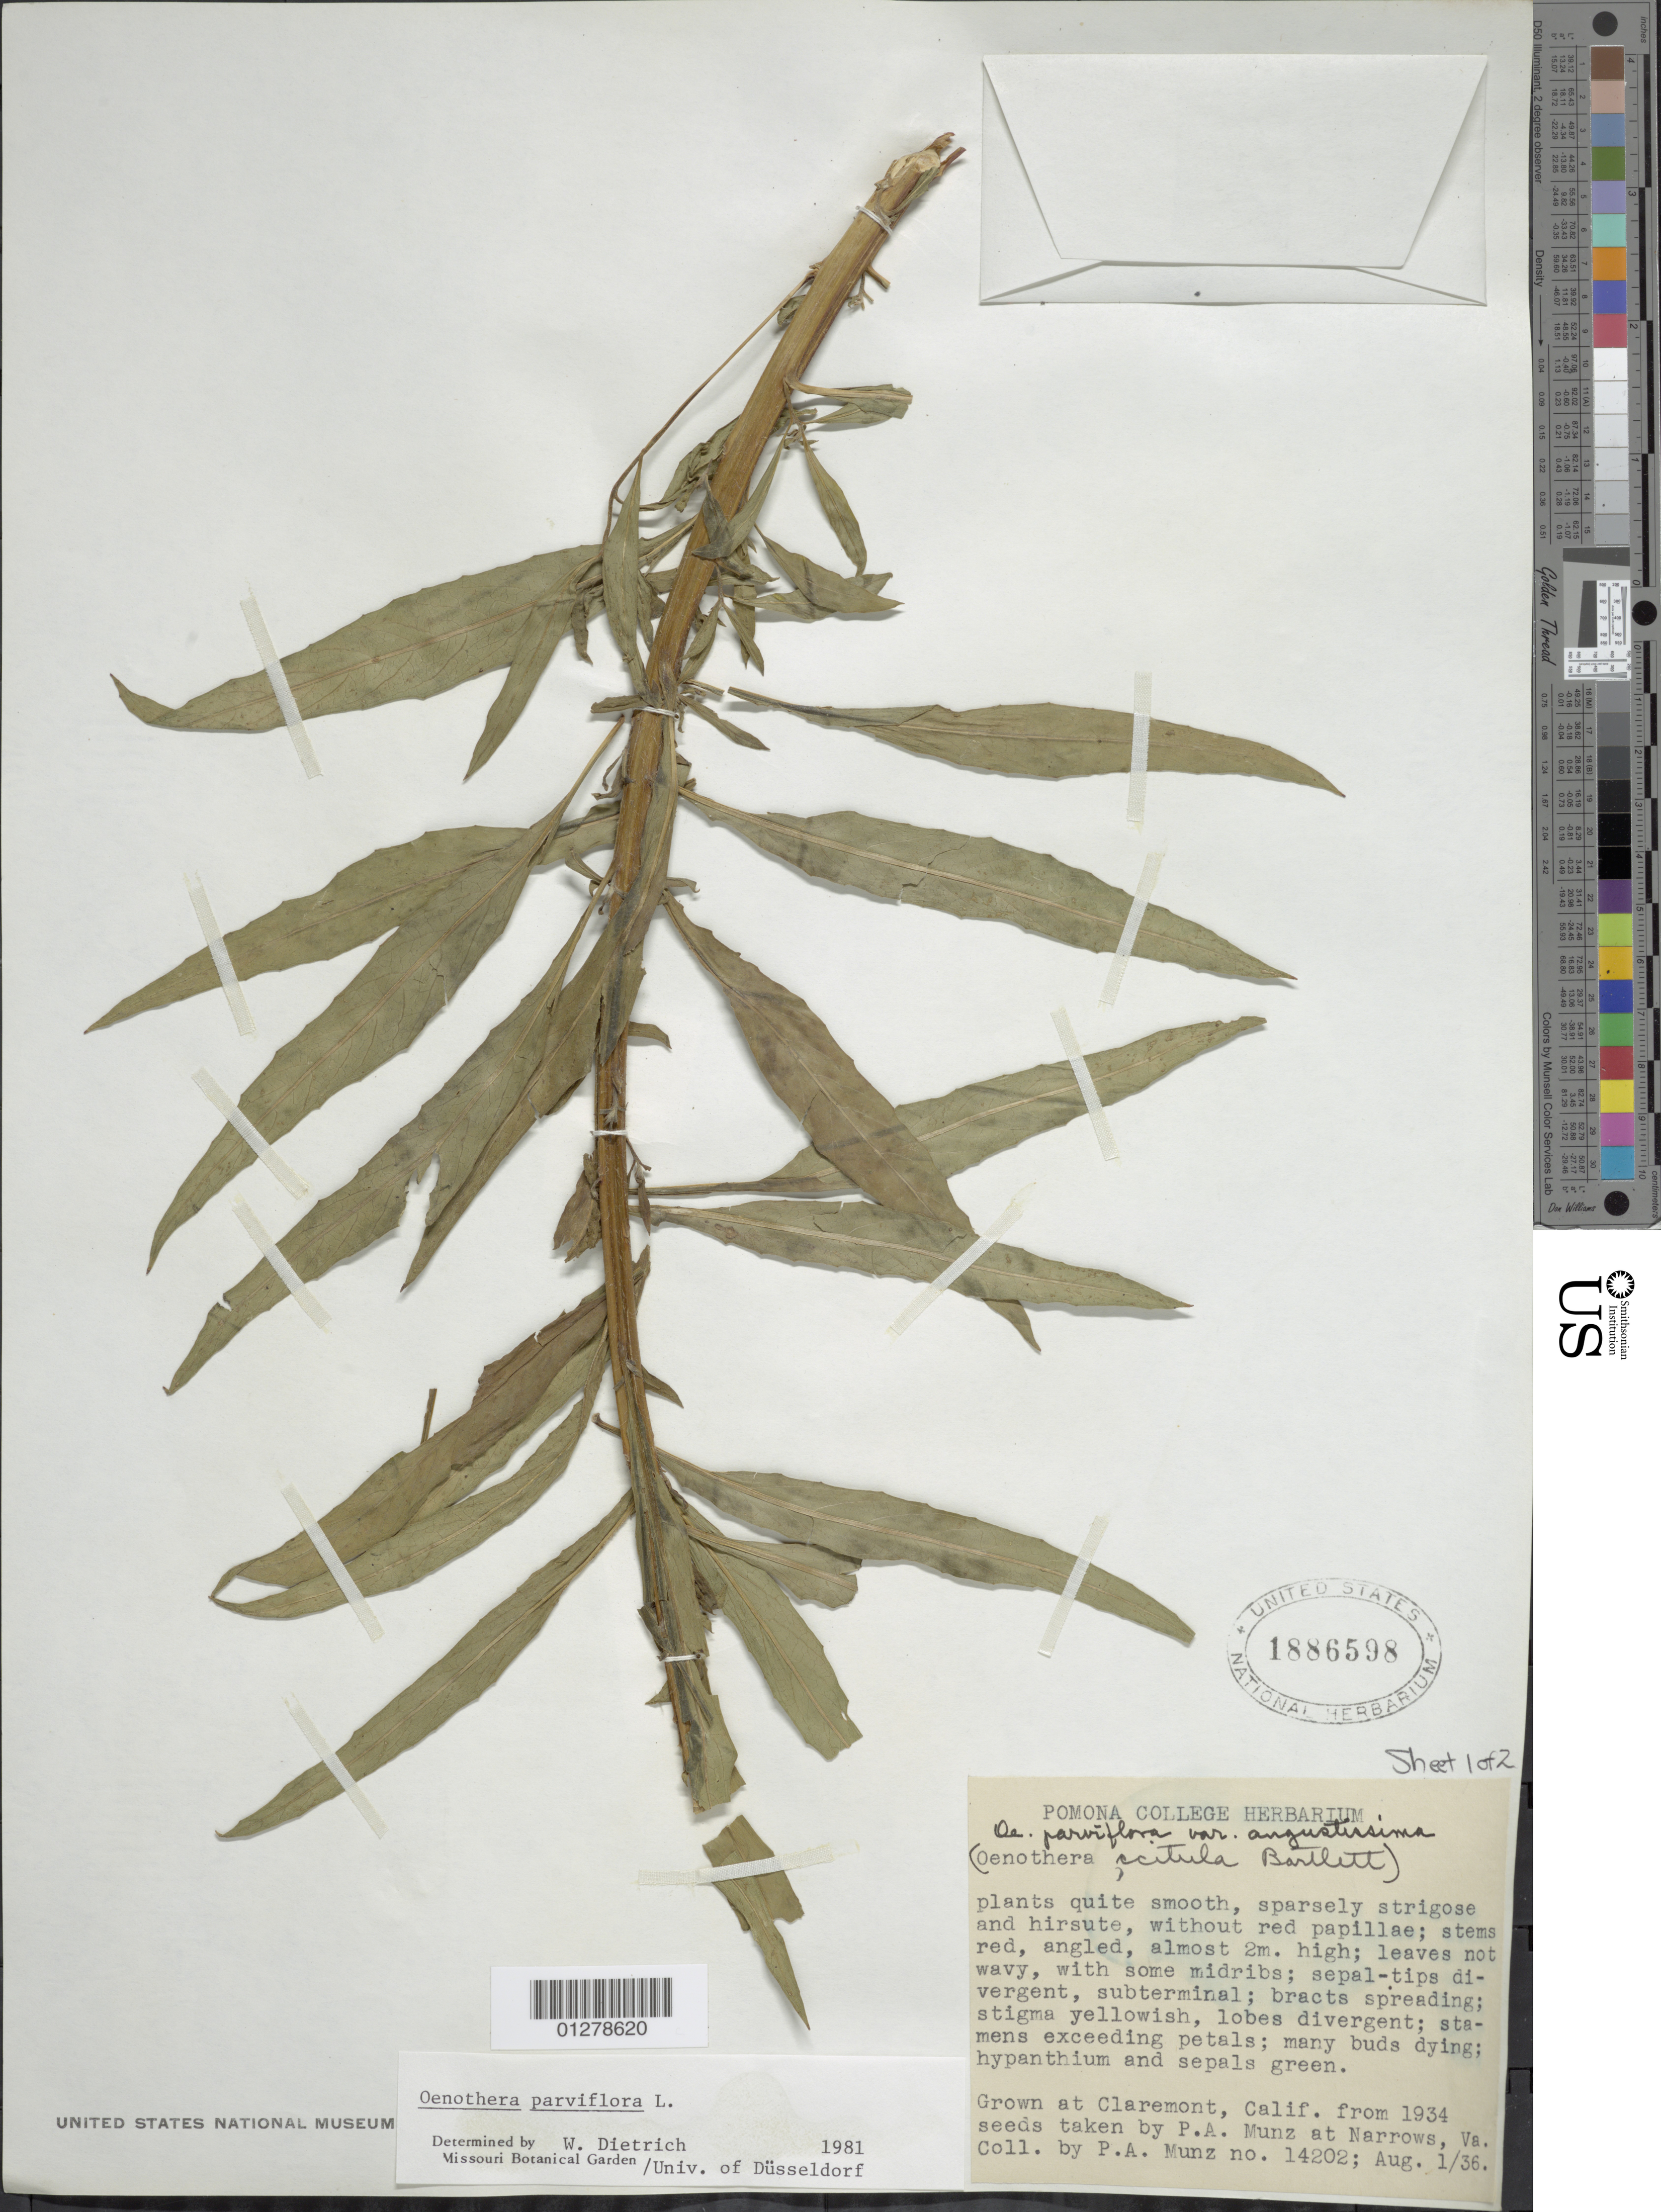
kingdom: Plantae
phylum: Tracheophyta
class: Magnoliopsida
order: Myrtales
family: Onagraceae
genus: Oenothera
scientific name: Oenothera parviflora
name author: L.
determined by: Dietrich, W.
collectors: P. A. Munz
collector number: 14202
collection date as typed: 01 Aug 1936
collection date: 1936-08-01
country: United States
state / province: California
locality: Cultivated from seed at Claremont, California, USA.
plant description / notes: Grown from 1934 seeds taken by Munz at Narrows, VA.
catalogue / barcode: US 1886598